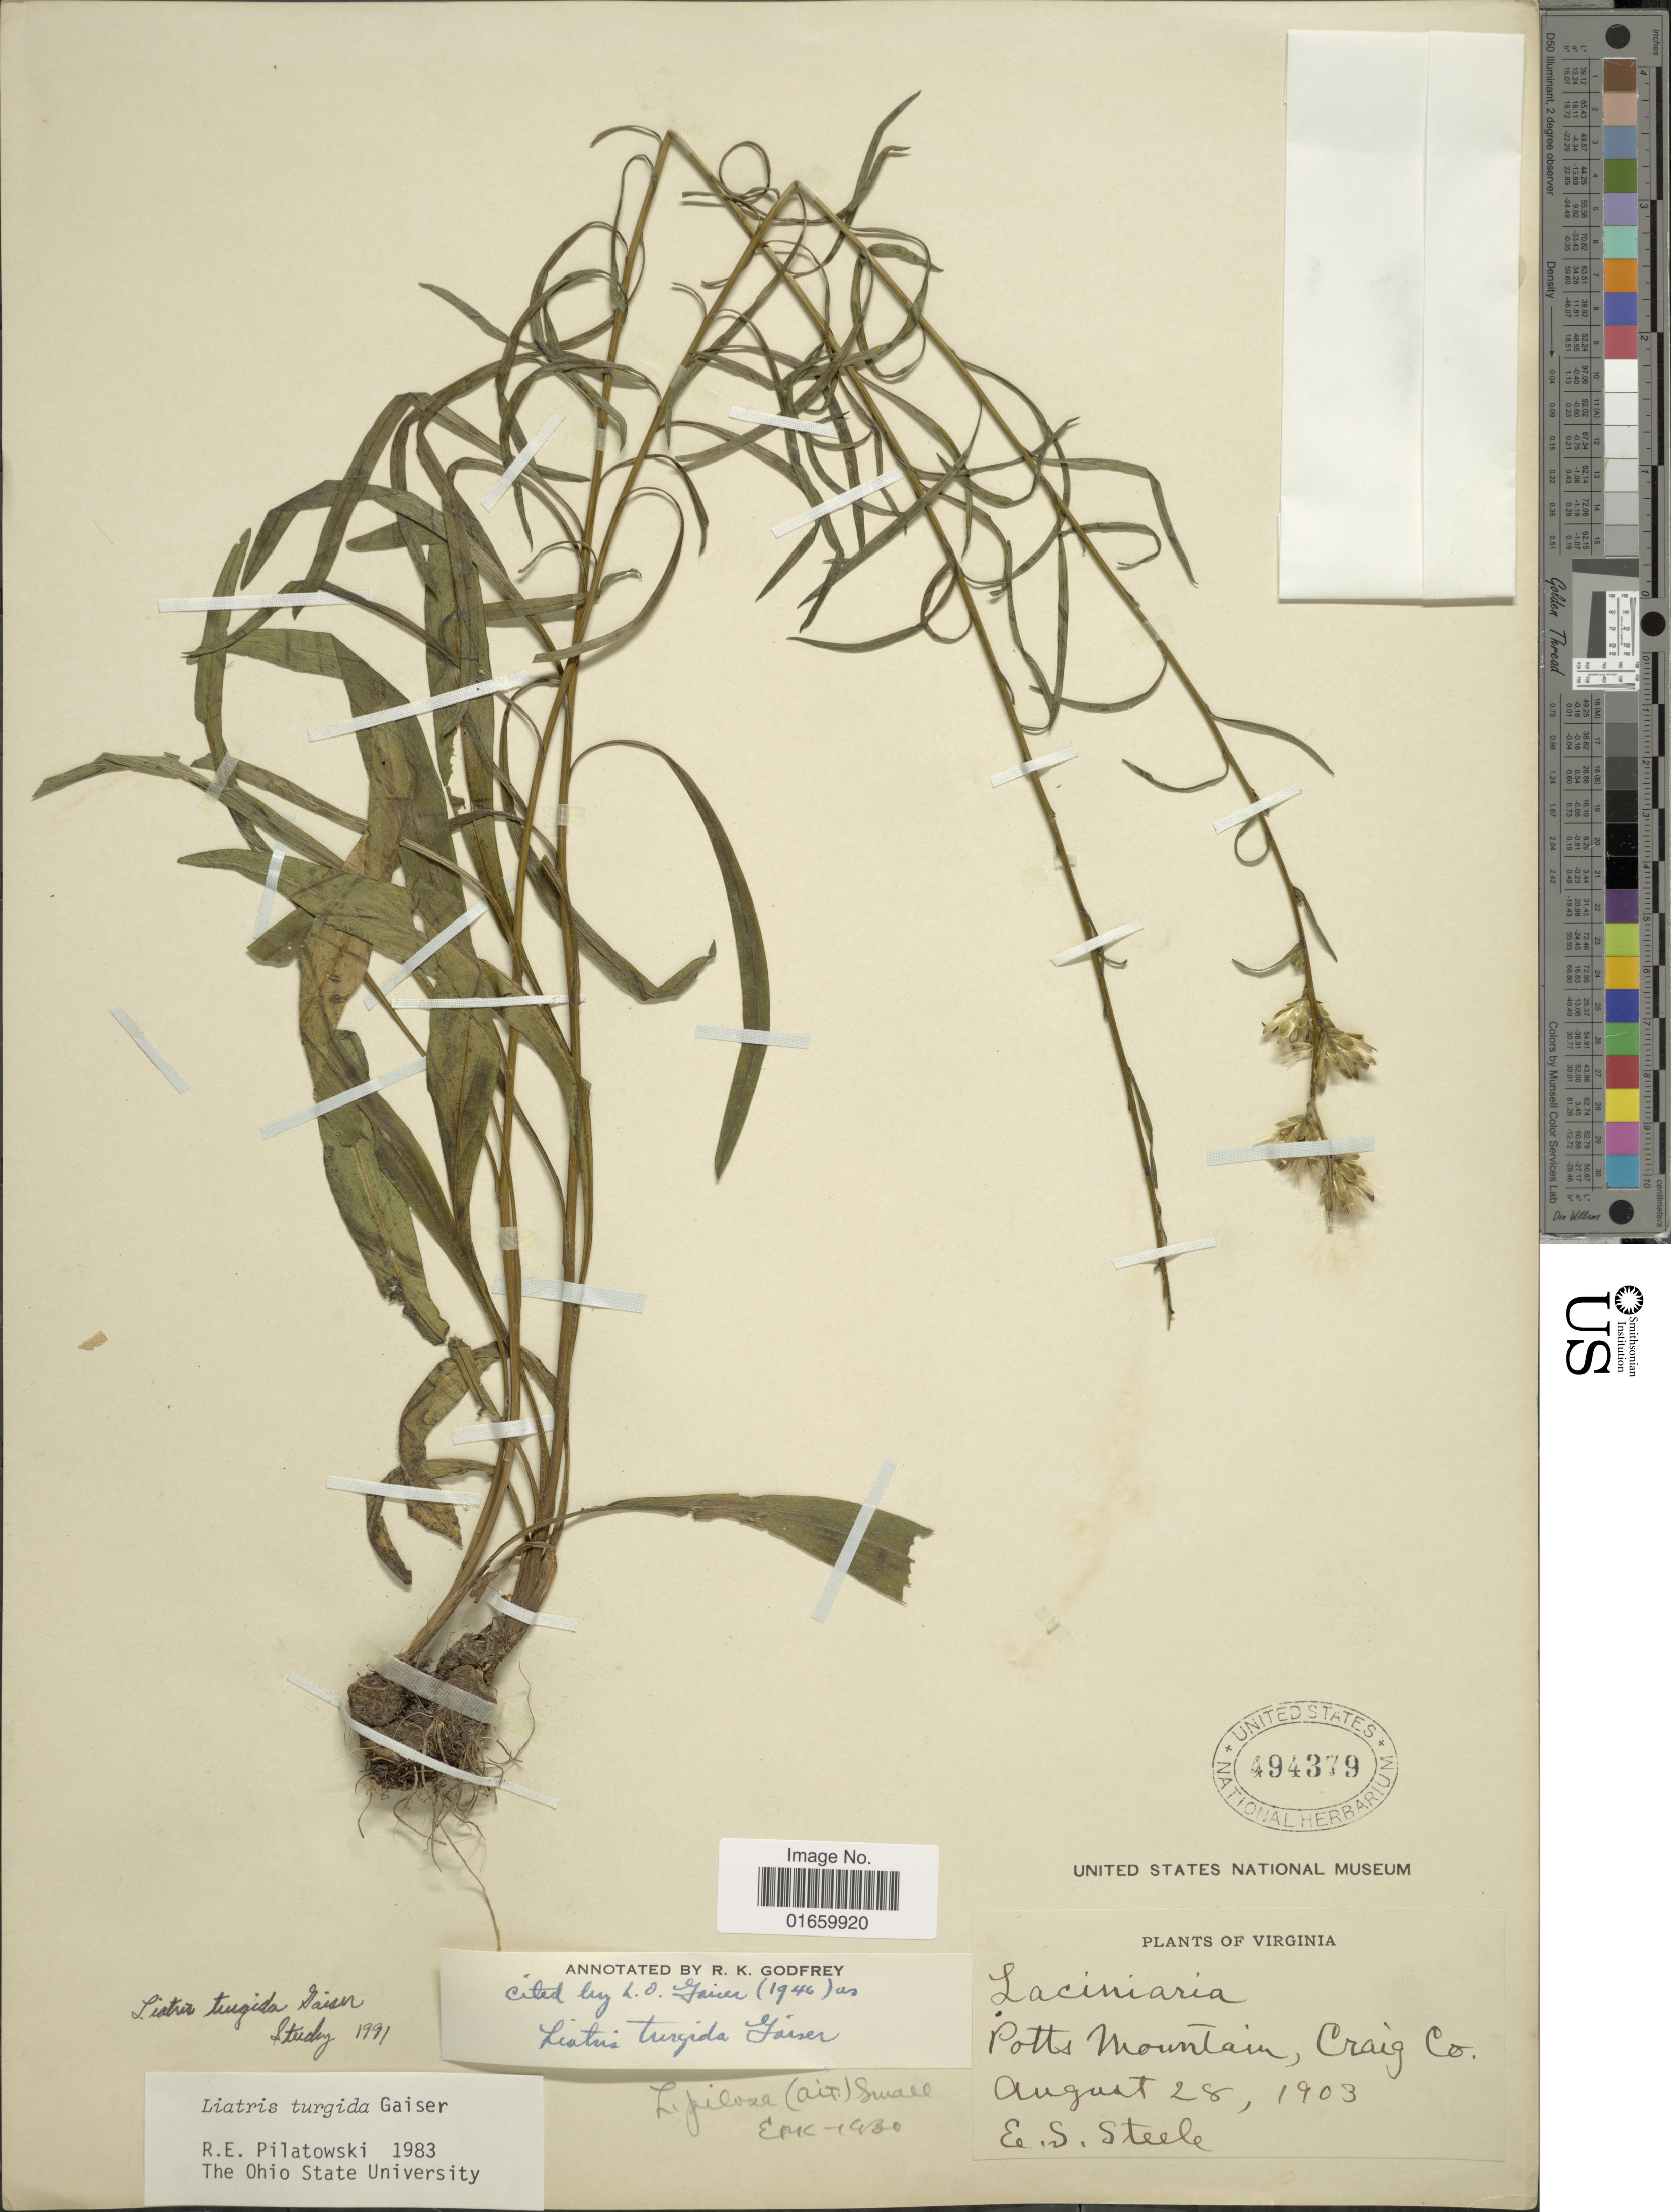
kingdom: Plantae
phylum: Tracheophyta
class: Magnoliopsida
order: Asterales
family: Asteraceae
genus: Liatris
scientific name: Liatris turgida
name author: Gaiser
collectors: E. Steele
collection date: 1903-08-28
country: United States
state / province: Virginia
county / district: Craig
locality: Potts Mountain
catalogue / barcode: US 494379